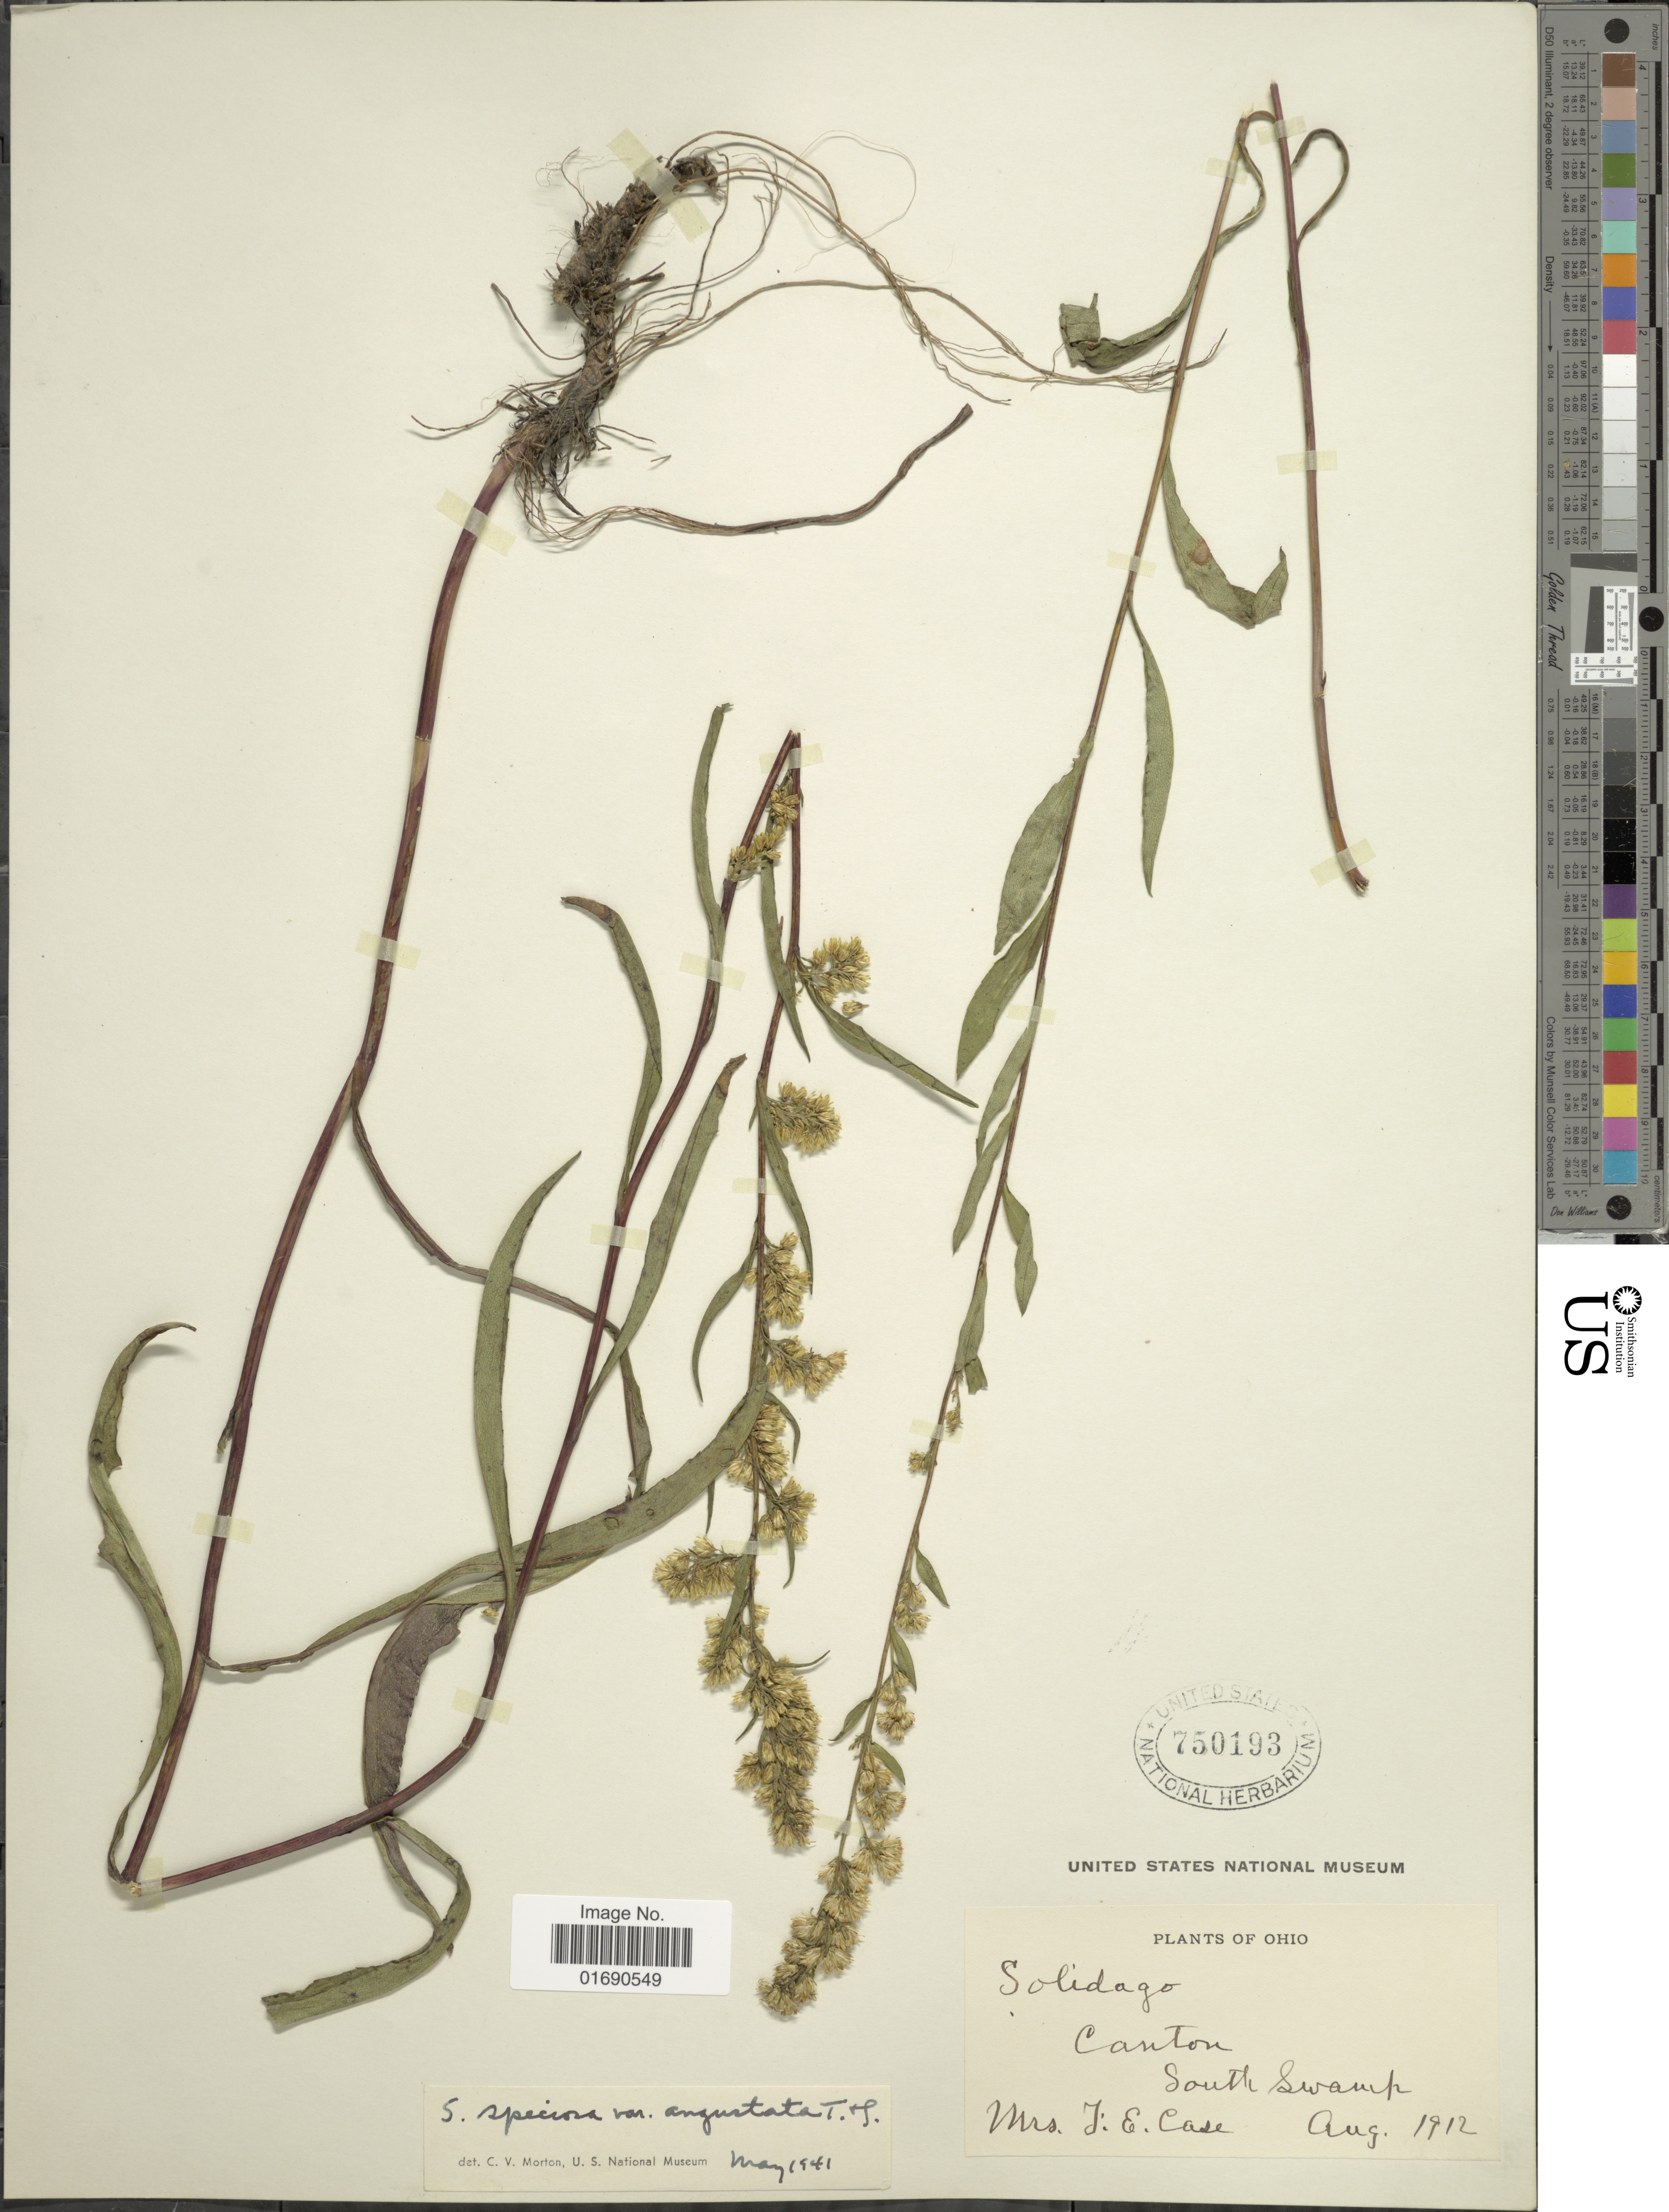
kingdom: Plantae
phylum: Tracheophyta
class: Magnoliopsida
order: Asterales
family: Asteraceae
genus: Solidago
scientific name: Solidago speciosa var. angustata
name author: Torr. & A. Gray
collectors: T. Case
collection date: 1912-08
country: United States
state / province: Ohio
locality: Canton, South Swamp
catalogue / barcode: US 750193